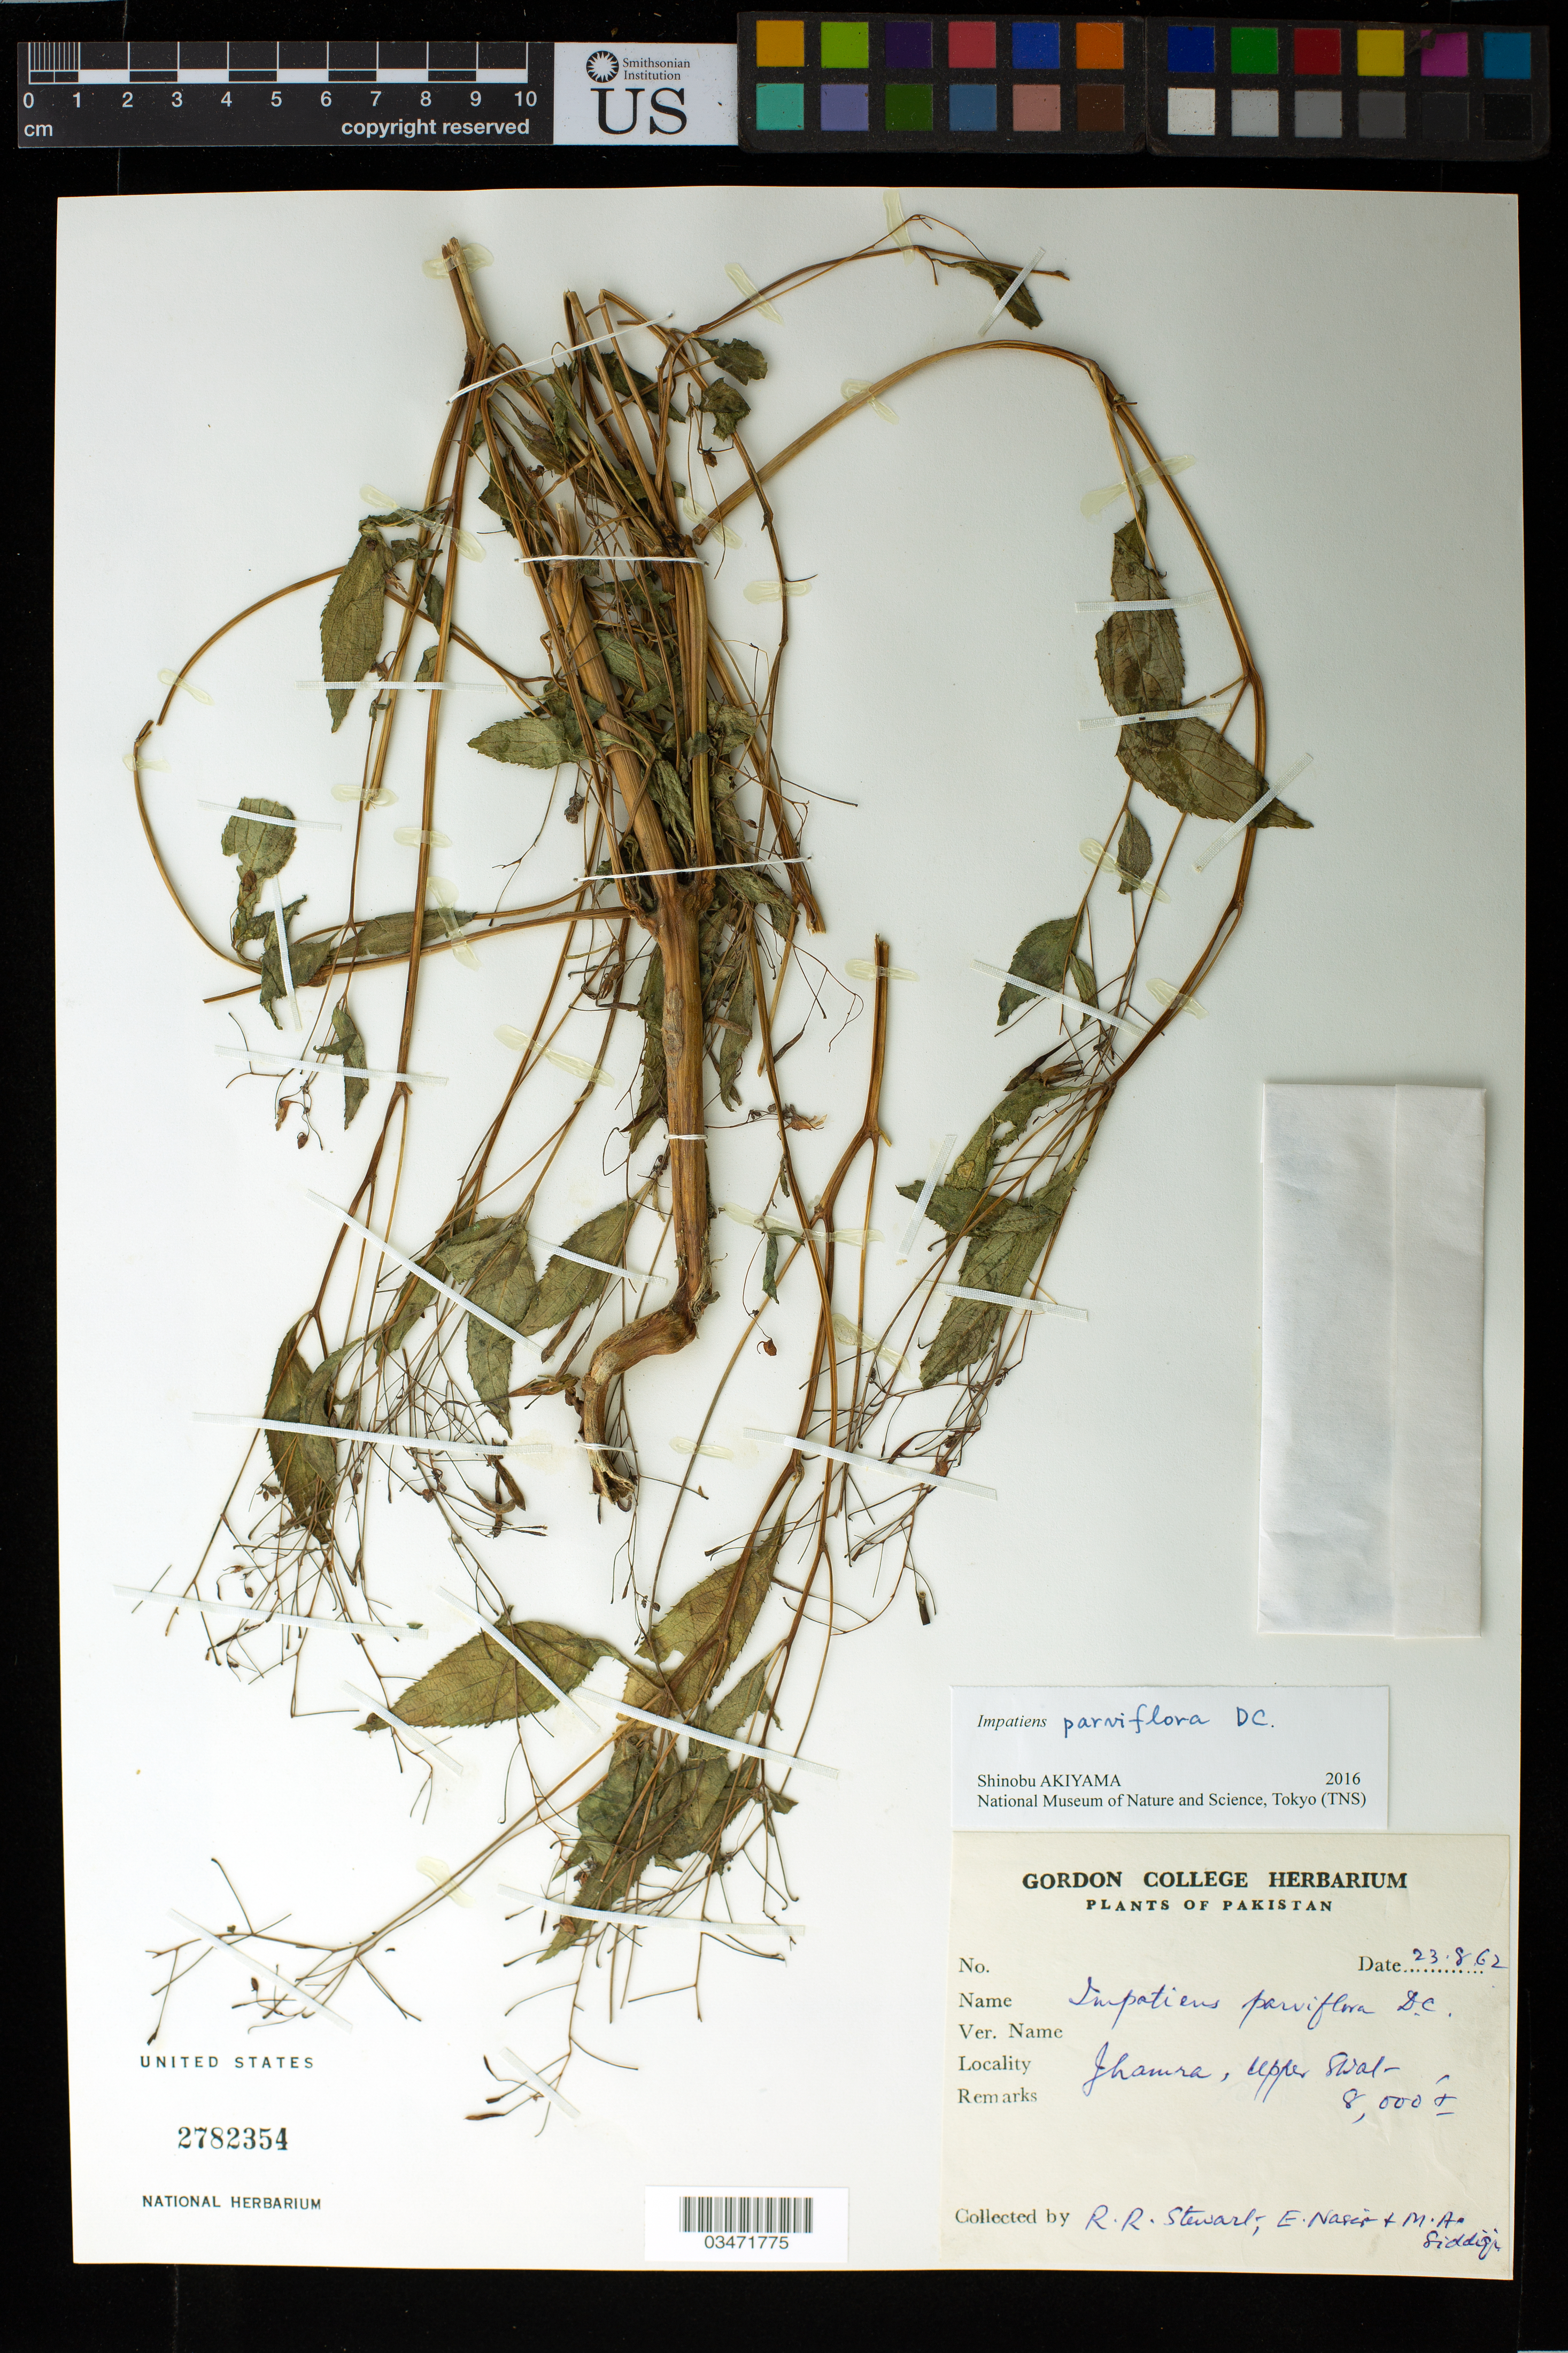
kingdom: Plantae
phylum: Tracheophyta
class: Magnoliopsida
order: Ericales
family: Balsaminaceae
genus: Impatiens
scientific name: Impatiens parviflora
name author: DC.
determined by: Akiyama, Shinobu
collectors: R. R. Stewart, E. Nasir & M. Siddiqi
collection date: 1962-08-23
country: Pakistan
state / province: Khyber Pakhtunkhwa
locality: Jhamra, Upper Swat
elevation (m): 2438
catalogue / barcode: US 2782354